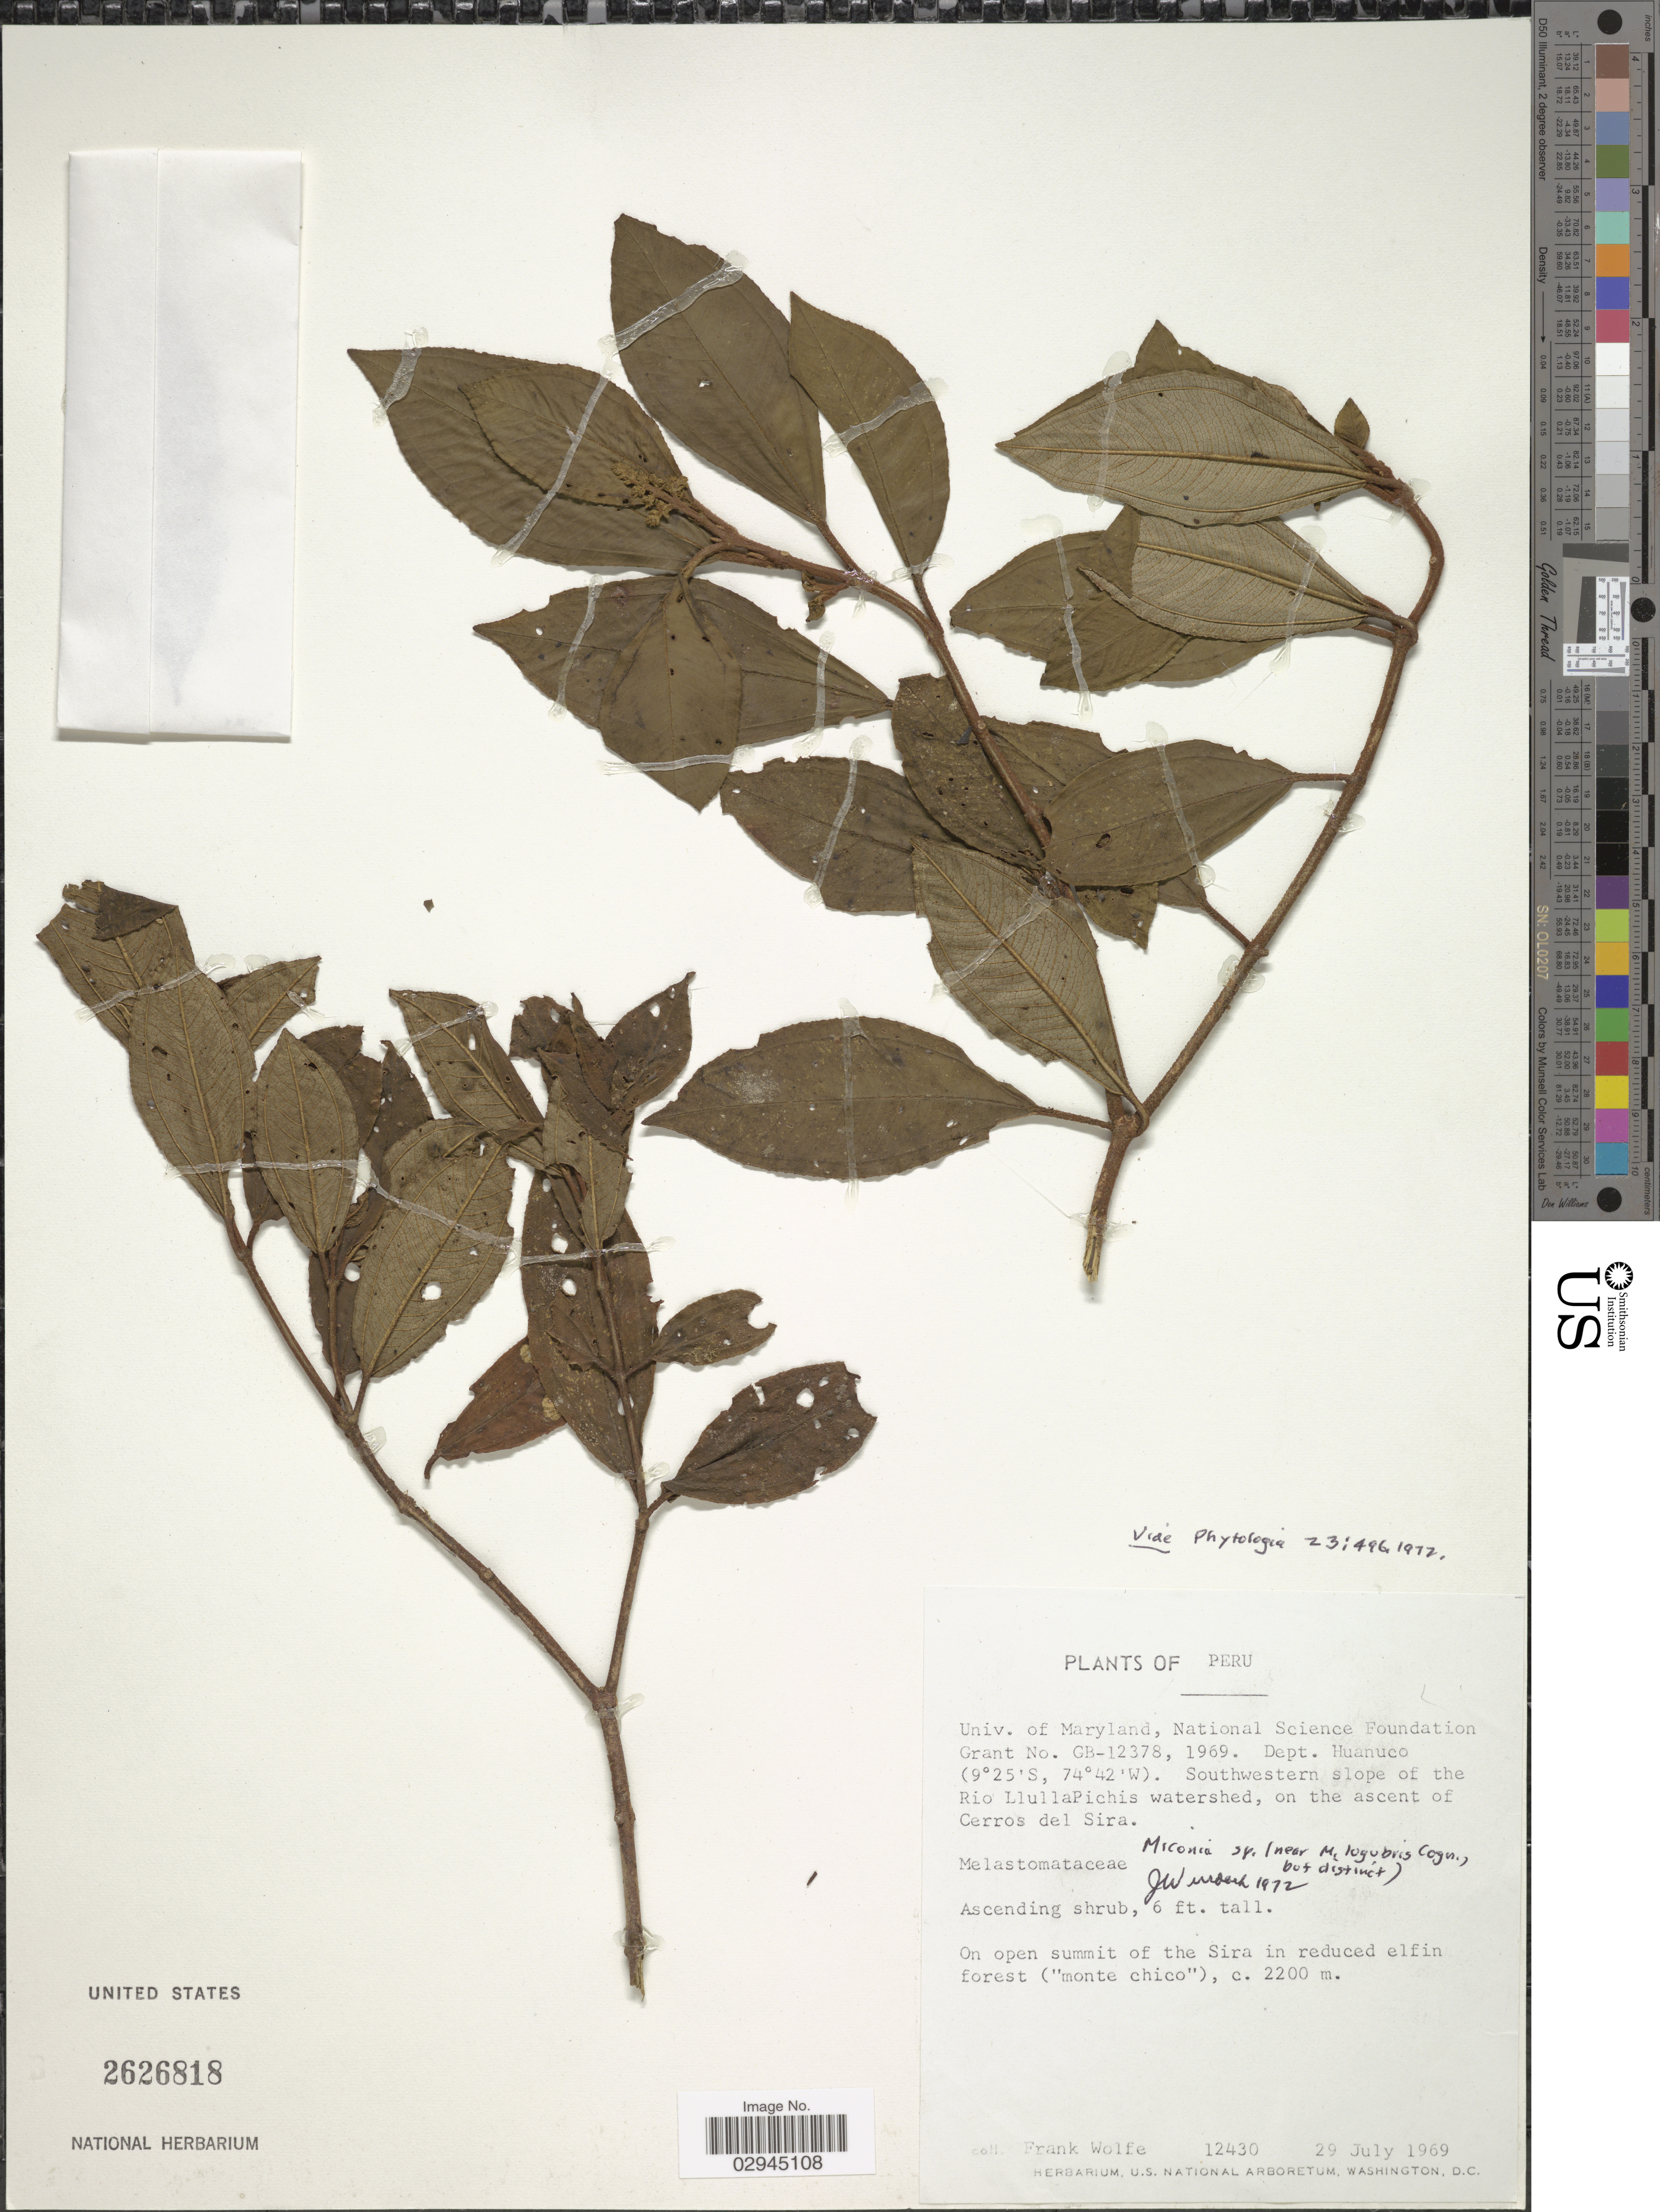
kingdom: Plantae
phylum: Tracheophyta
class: Magnoliopsida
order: Myrtales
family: Melastomataceae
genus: Miconia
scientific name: Miconia sp.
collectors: F. Wolfe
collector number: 12430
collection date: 1969-07-29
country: Peru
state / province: Huánuco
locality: Dept. Huanuco. Southwestern slope of the Rio LlullaPichis watershed, on the ascent of Cerros del Sira.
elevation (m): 2200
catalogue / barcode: US 2626818